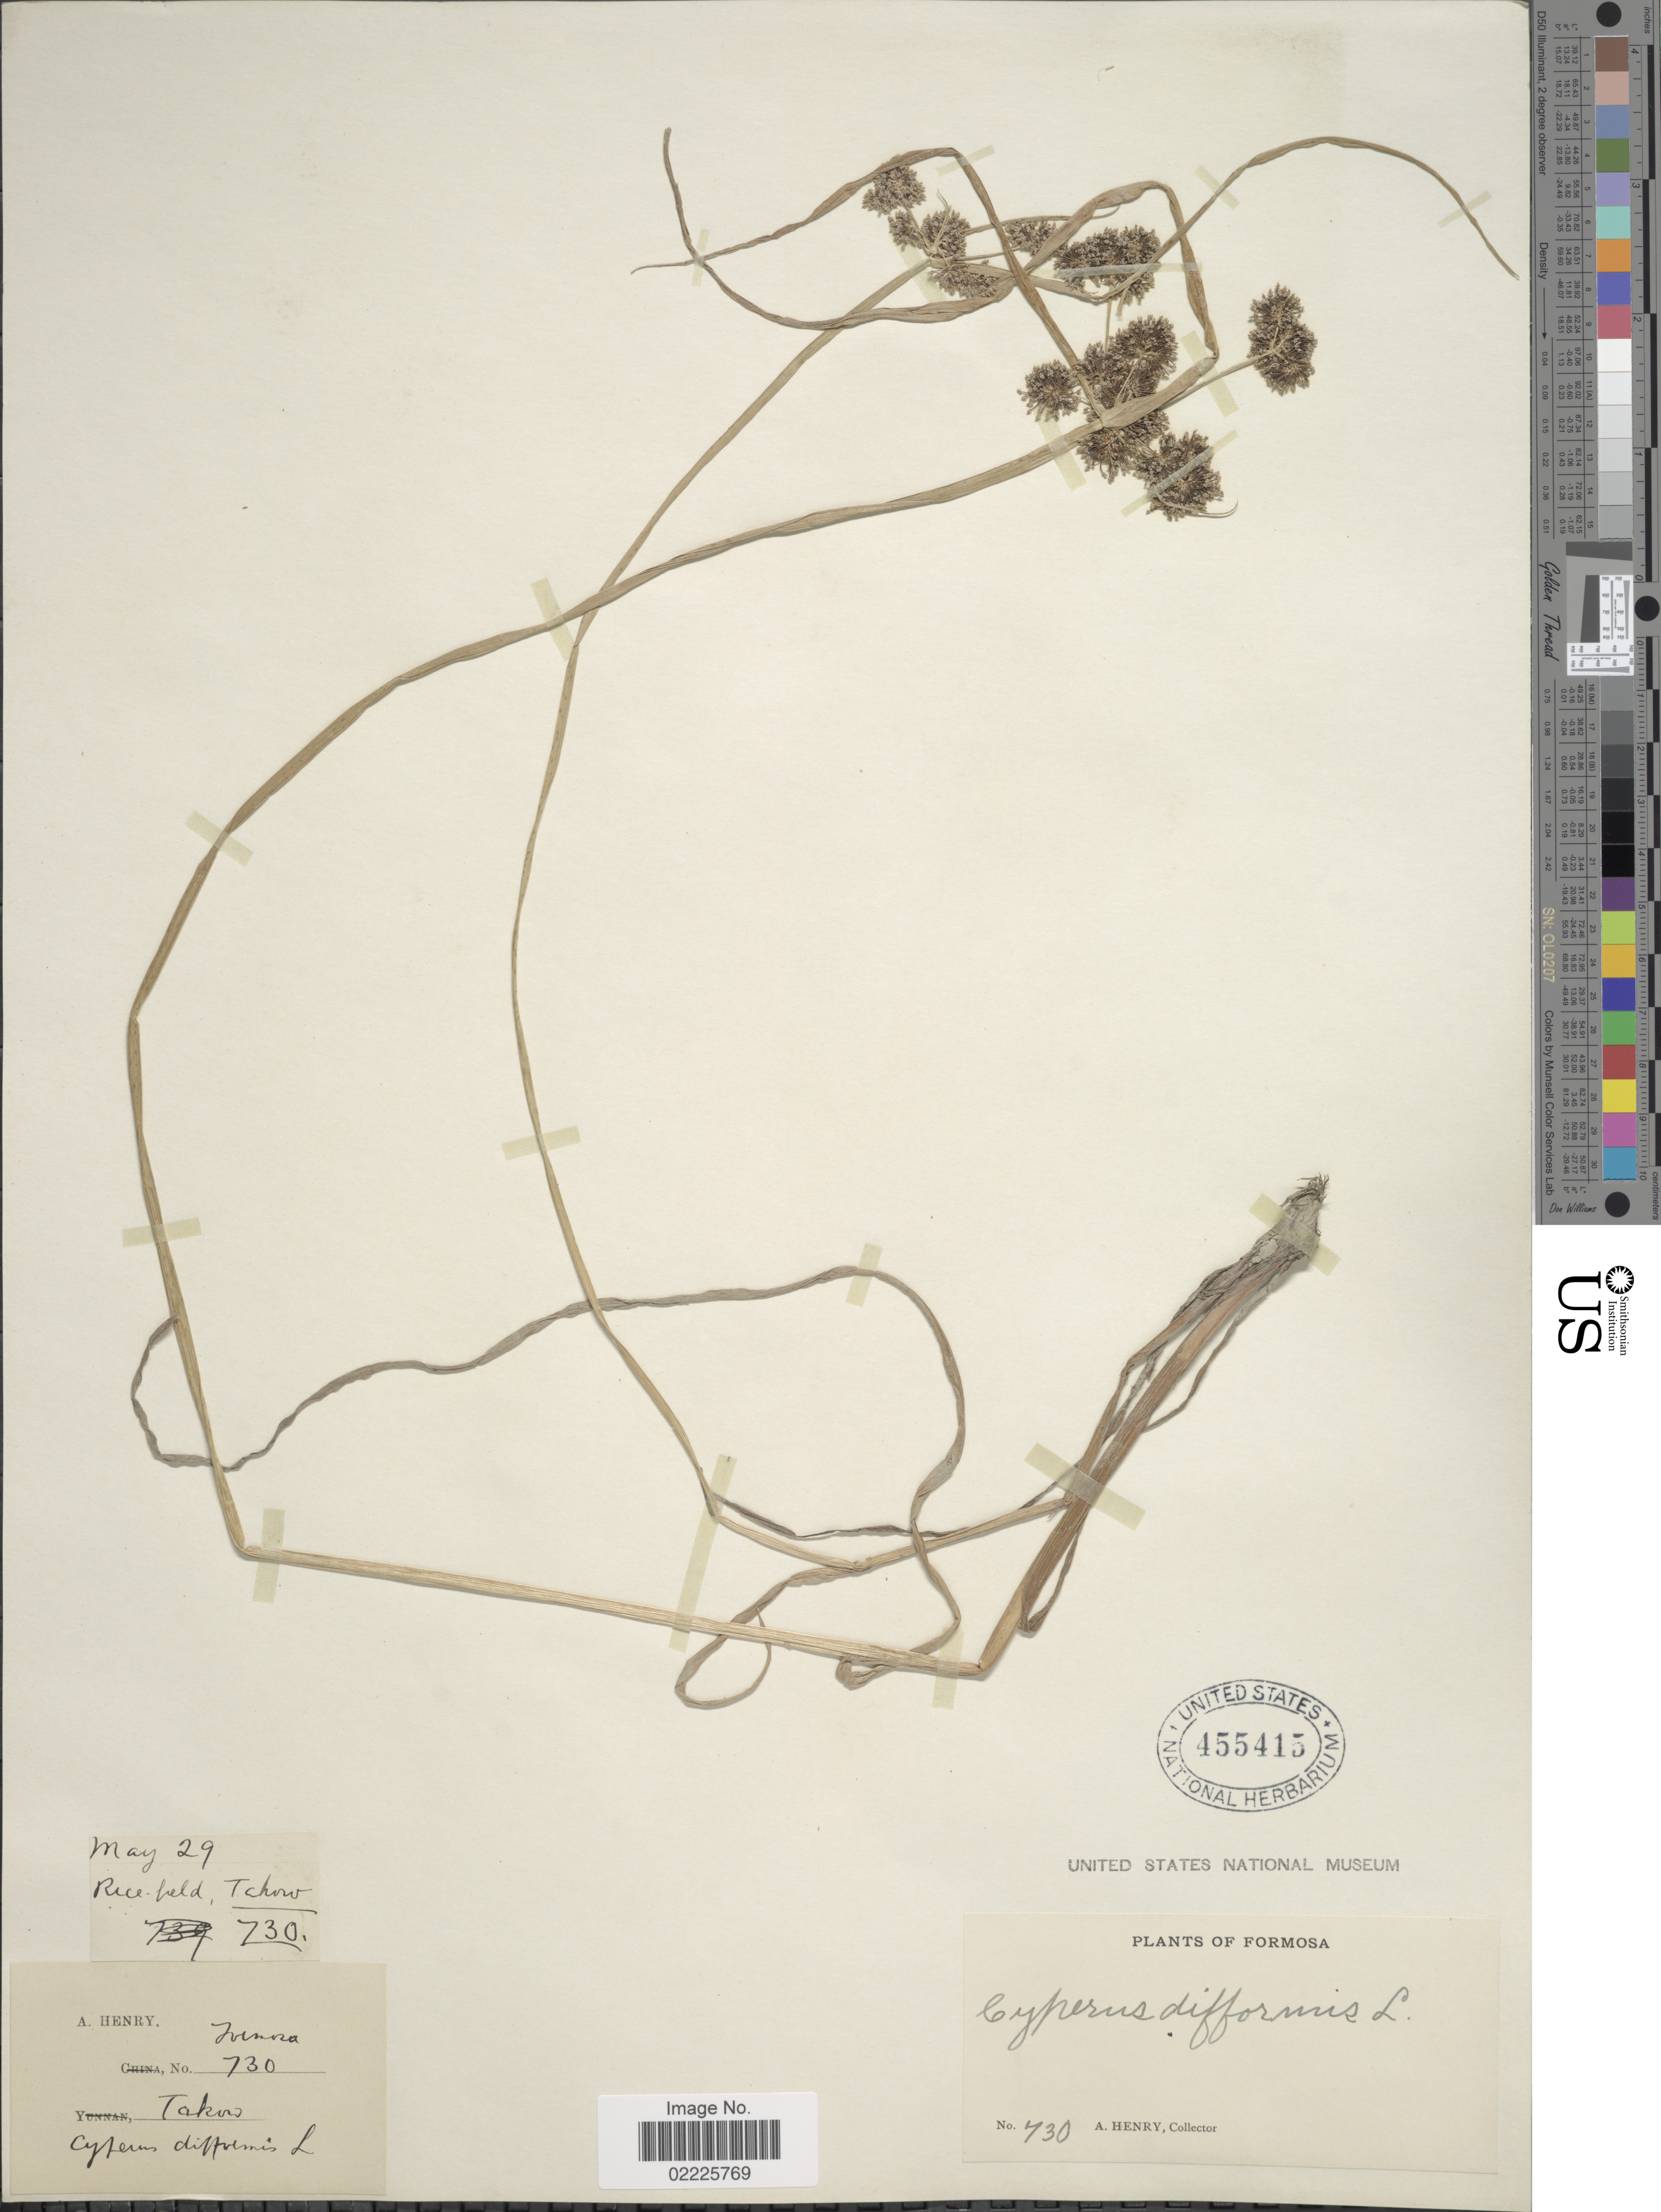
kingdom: Plantae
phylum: Tracheophyta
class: Liliopsida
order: Poales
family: Cyperaceae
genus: Cyperus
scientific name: Cyperus difformis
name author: L.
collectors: A. Henry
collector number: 730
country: Taiwan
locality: Takow.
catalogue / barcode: US 455415